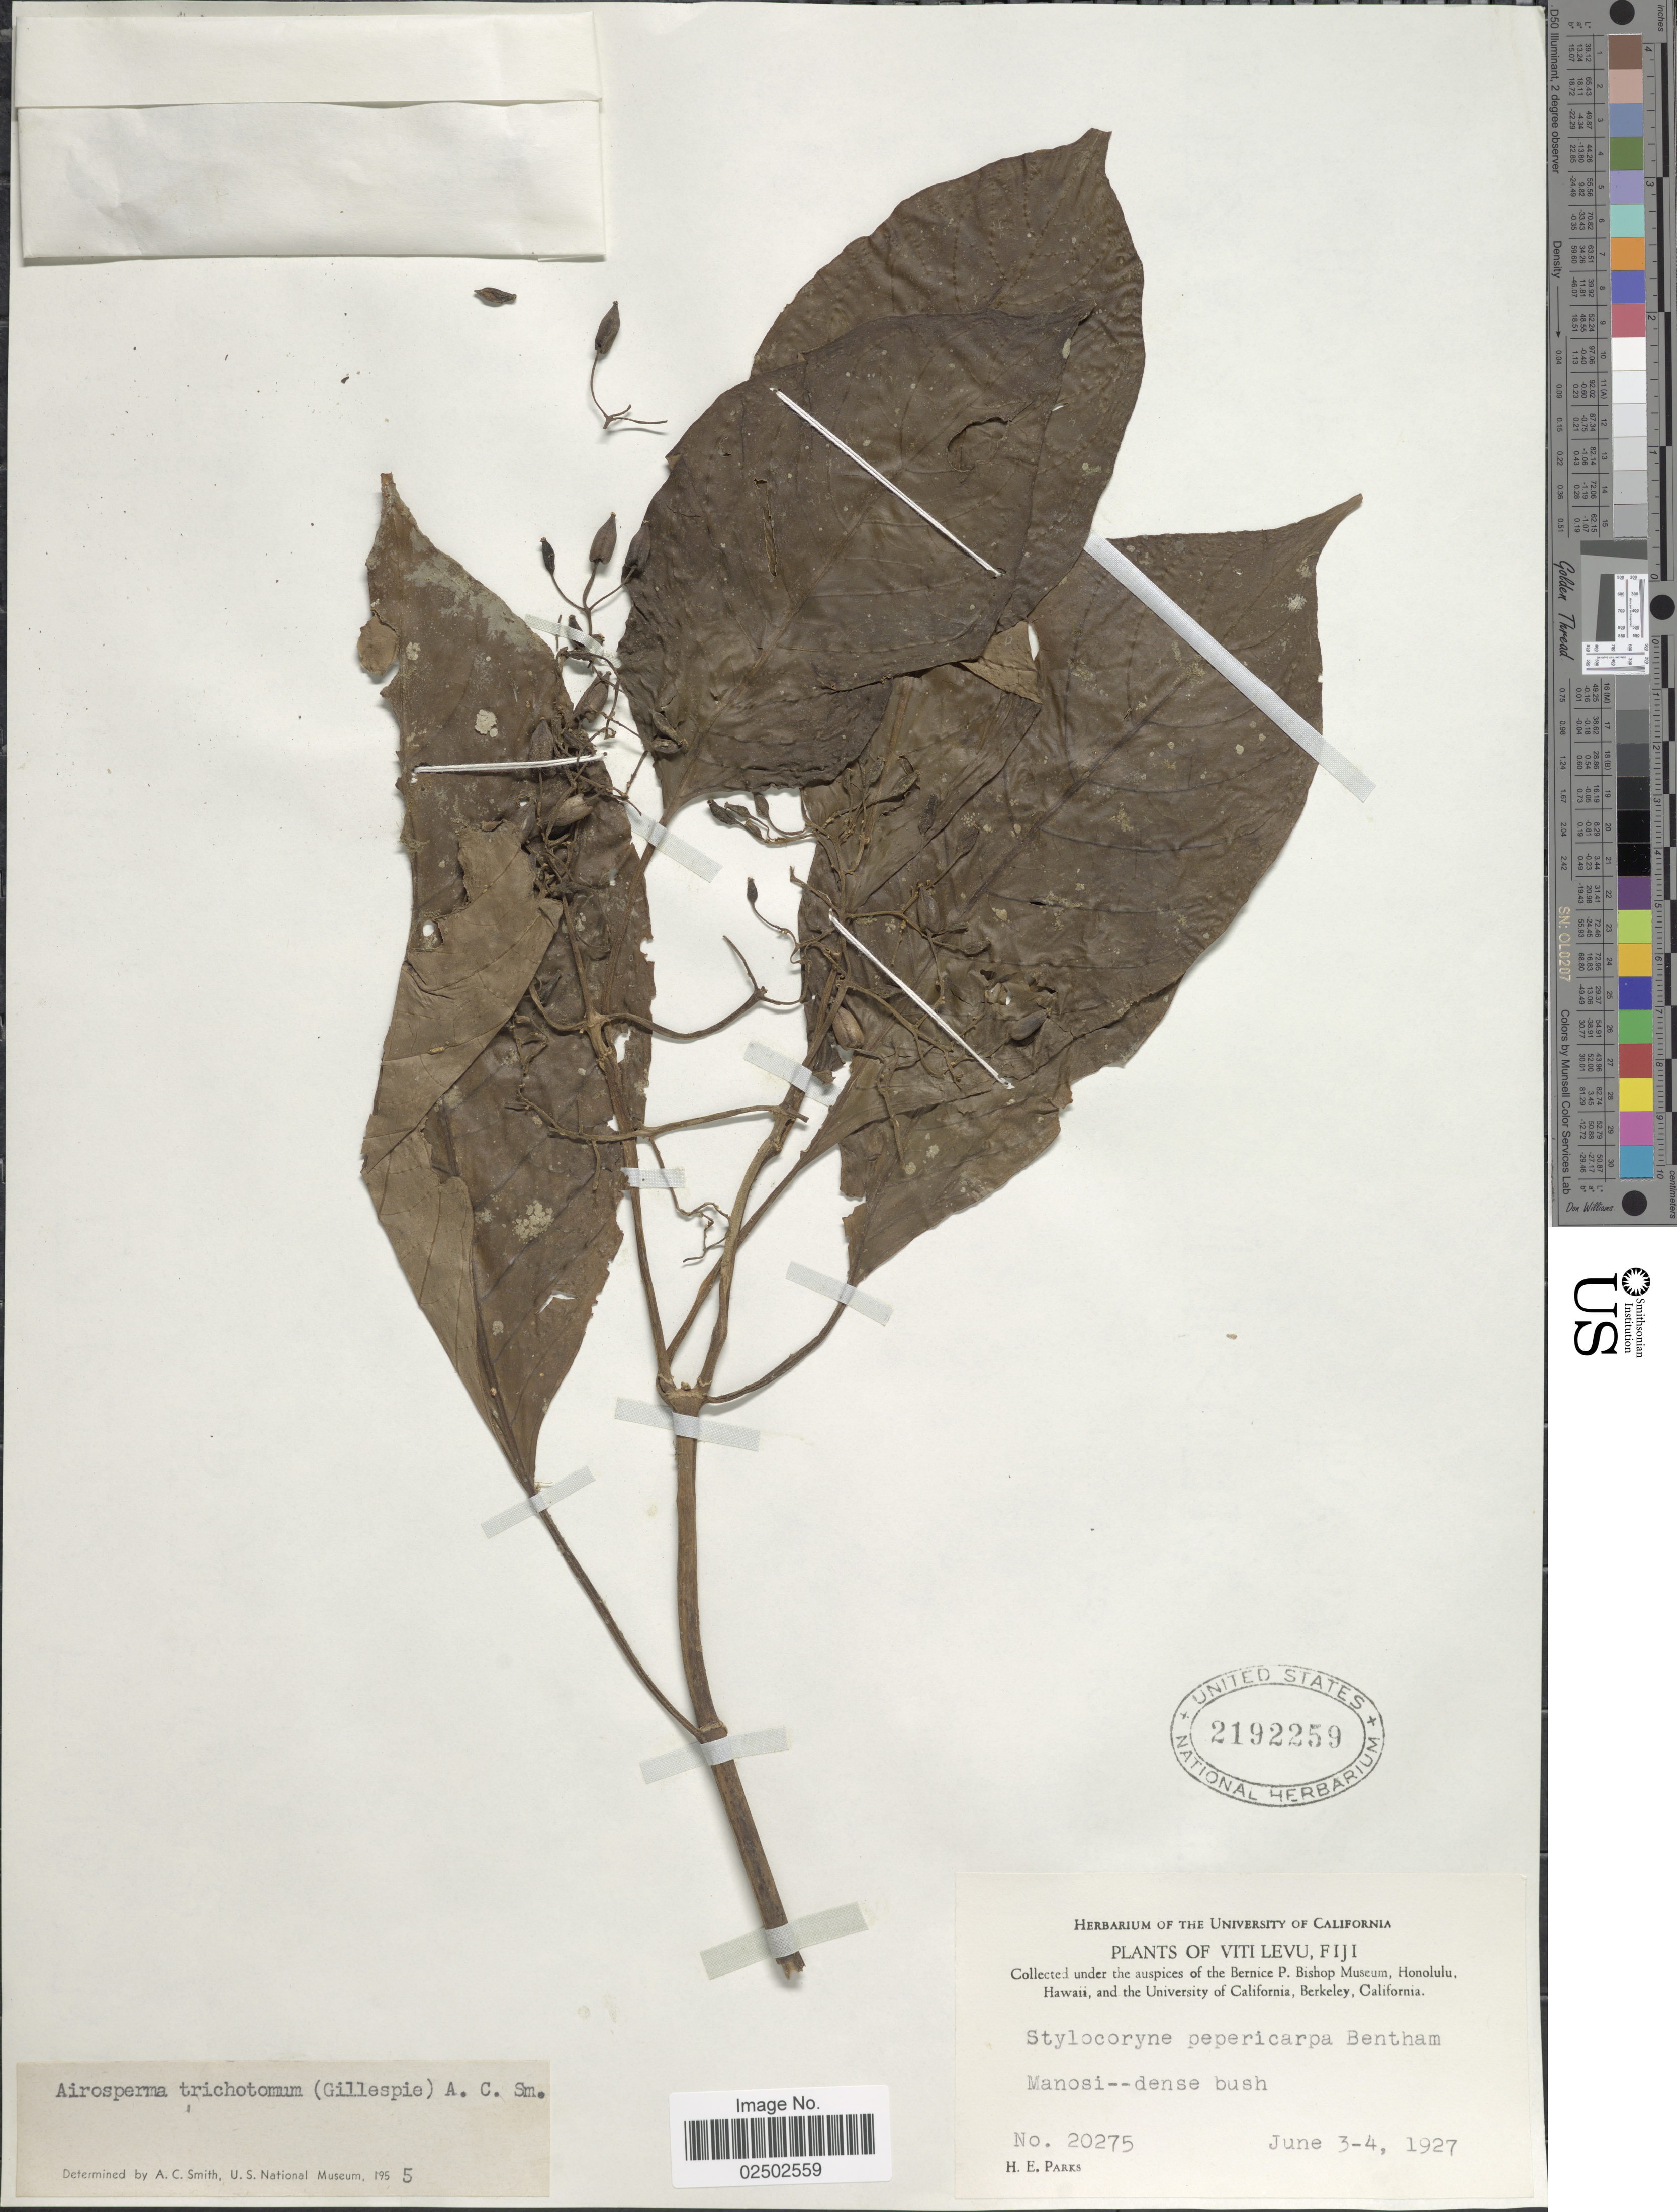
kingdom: Plantae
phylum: Tracheophyta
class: Magnoliopsida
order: Gentianales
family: Rubiaceae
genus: Airosperma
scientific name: Airosperma trichotomum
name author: (Gillespie) A.C. Sm.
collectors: H. E. Parks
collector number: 20275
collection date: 1927-06-03/1927-06-04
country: Fiji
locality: Viti Levu. Manosi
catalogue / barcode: US 2192259